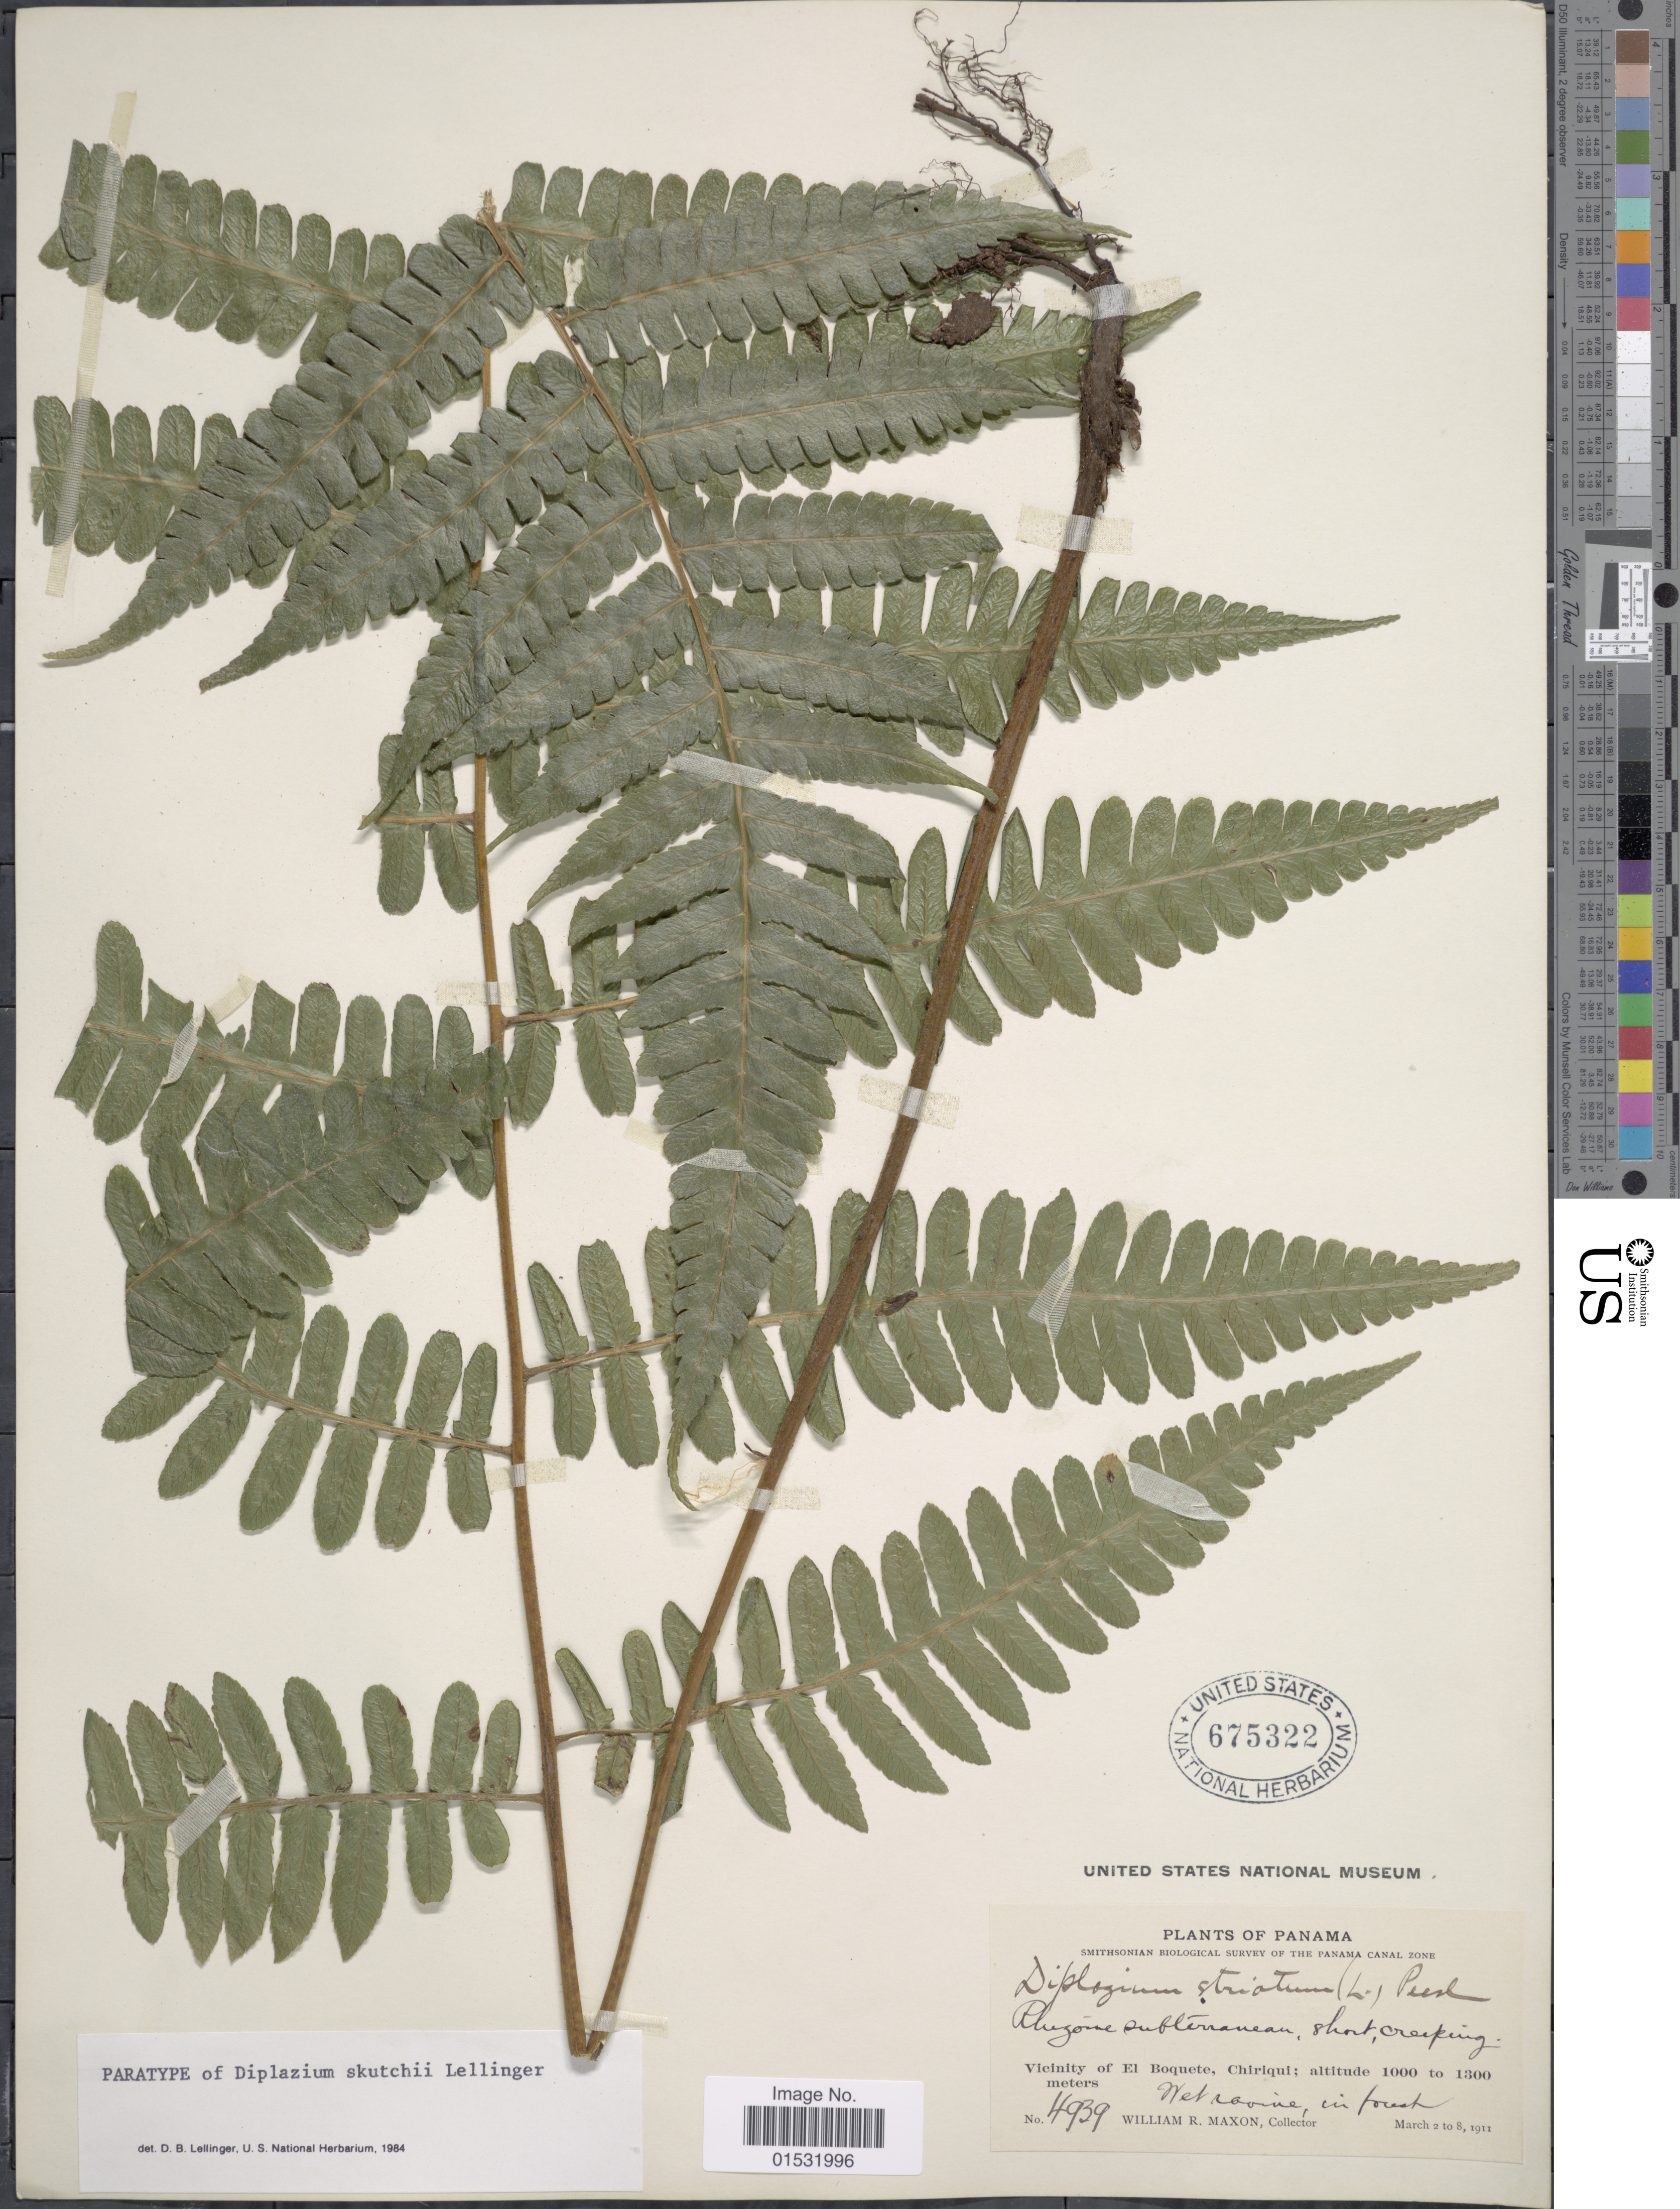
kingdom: Plantae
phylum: Tracheophyta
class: Polypodiopsida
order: Polypodiales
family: Athyriaceae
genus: Diplazium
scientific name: Diplazium skutchii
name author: Lellinger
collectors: W. R. Maxon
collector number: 4939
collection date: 1911-03-02/1911-03-08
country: Panama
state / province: Chiriqui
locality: Vicinity of El Boquete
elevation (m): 1000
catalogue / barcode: US 675322